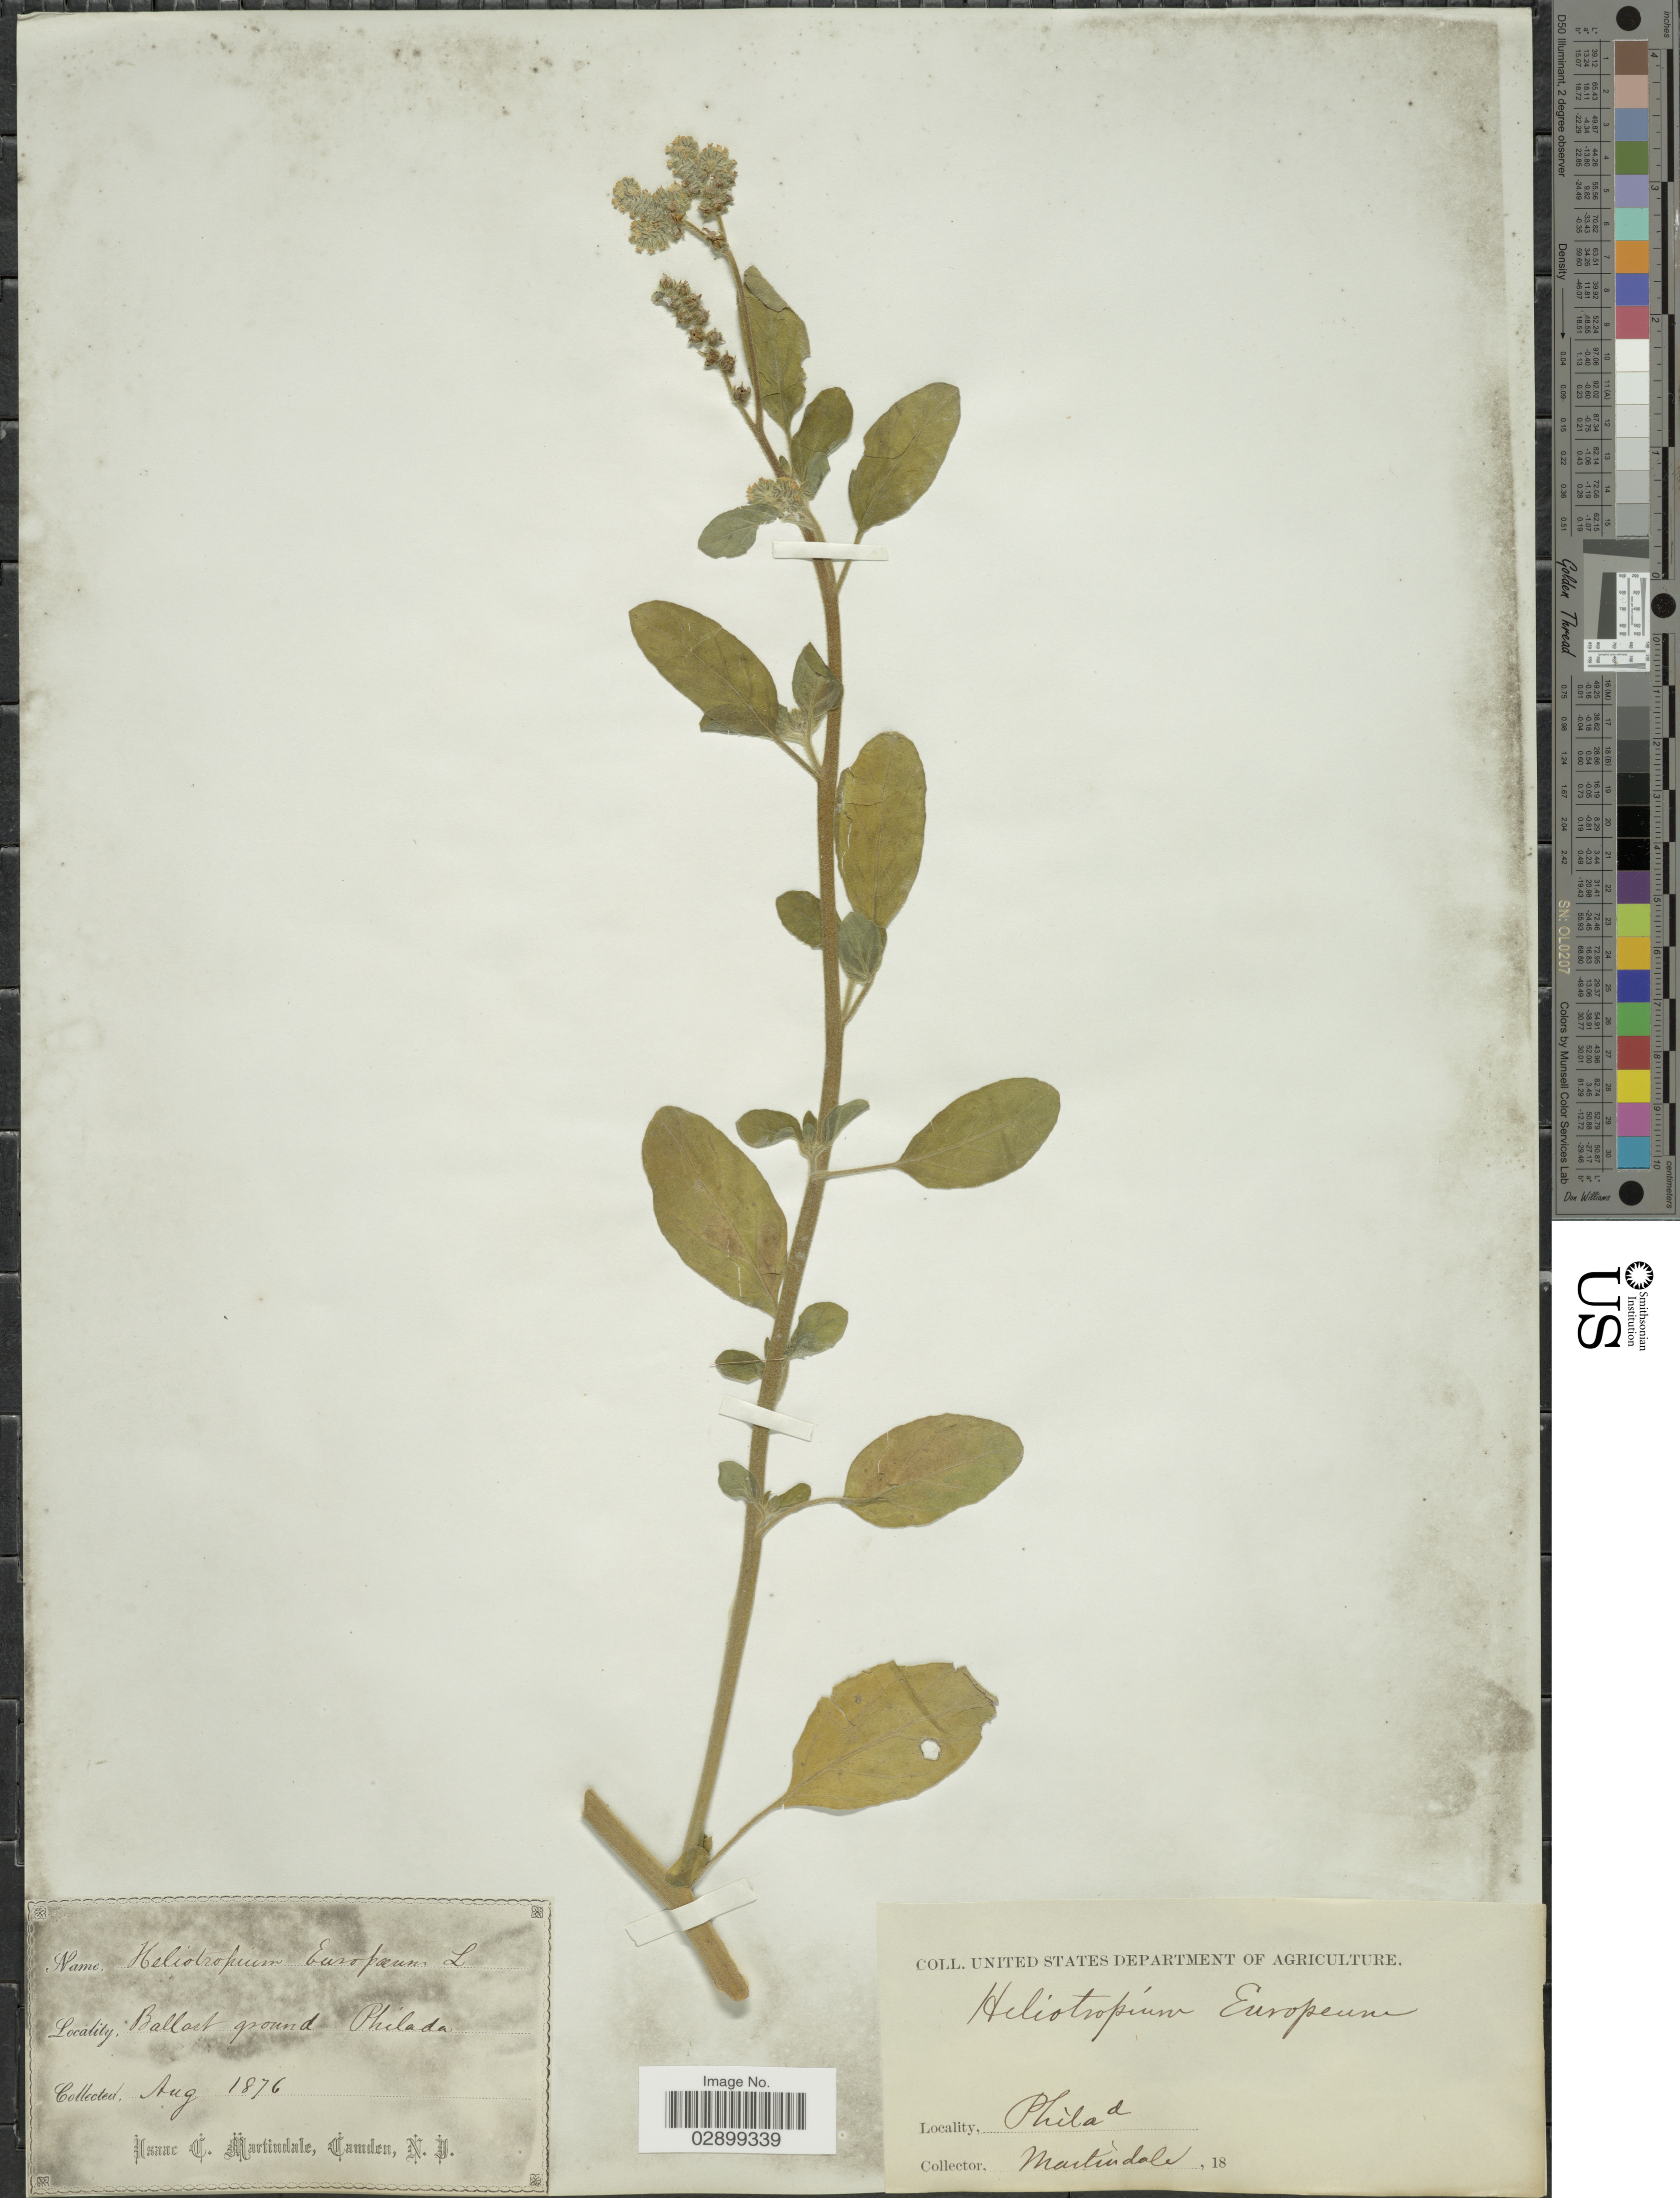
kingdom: Plantae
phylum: Tracheophyta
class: Magnoliopsida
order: Boraginales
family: Heliotropiaceae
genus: Heliotropium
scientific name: Heliotropium europaeum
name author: L.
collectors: I. C. Martindale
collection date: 1876-08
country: United States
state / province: New Jersey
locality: Ballast ground, Philada.